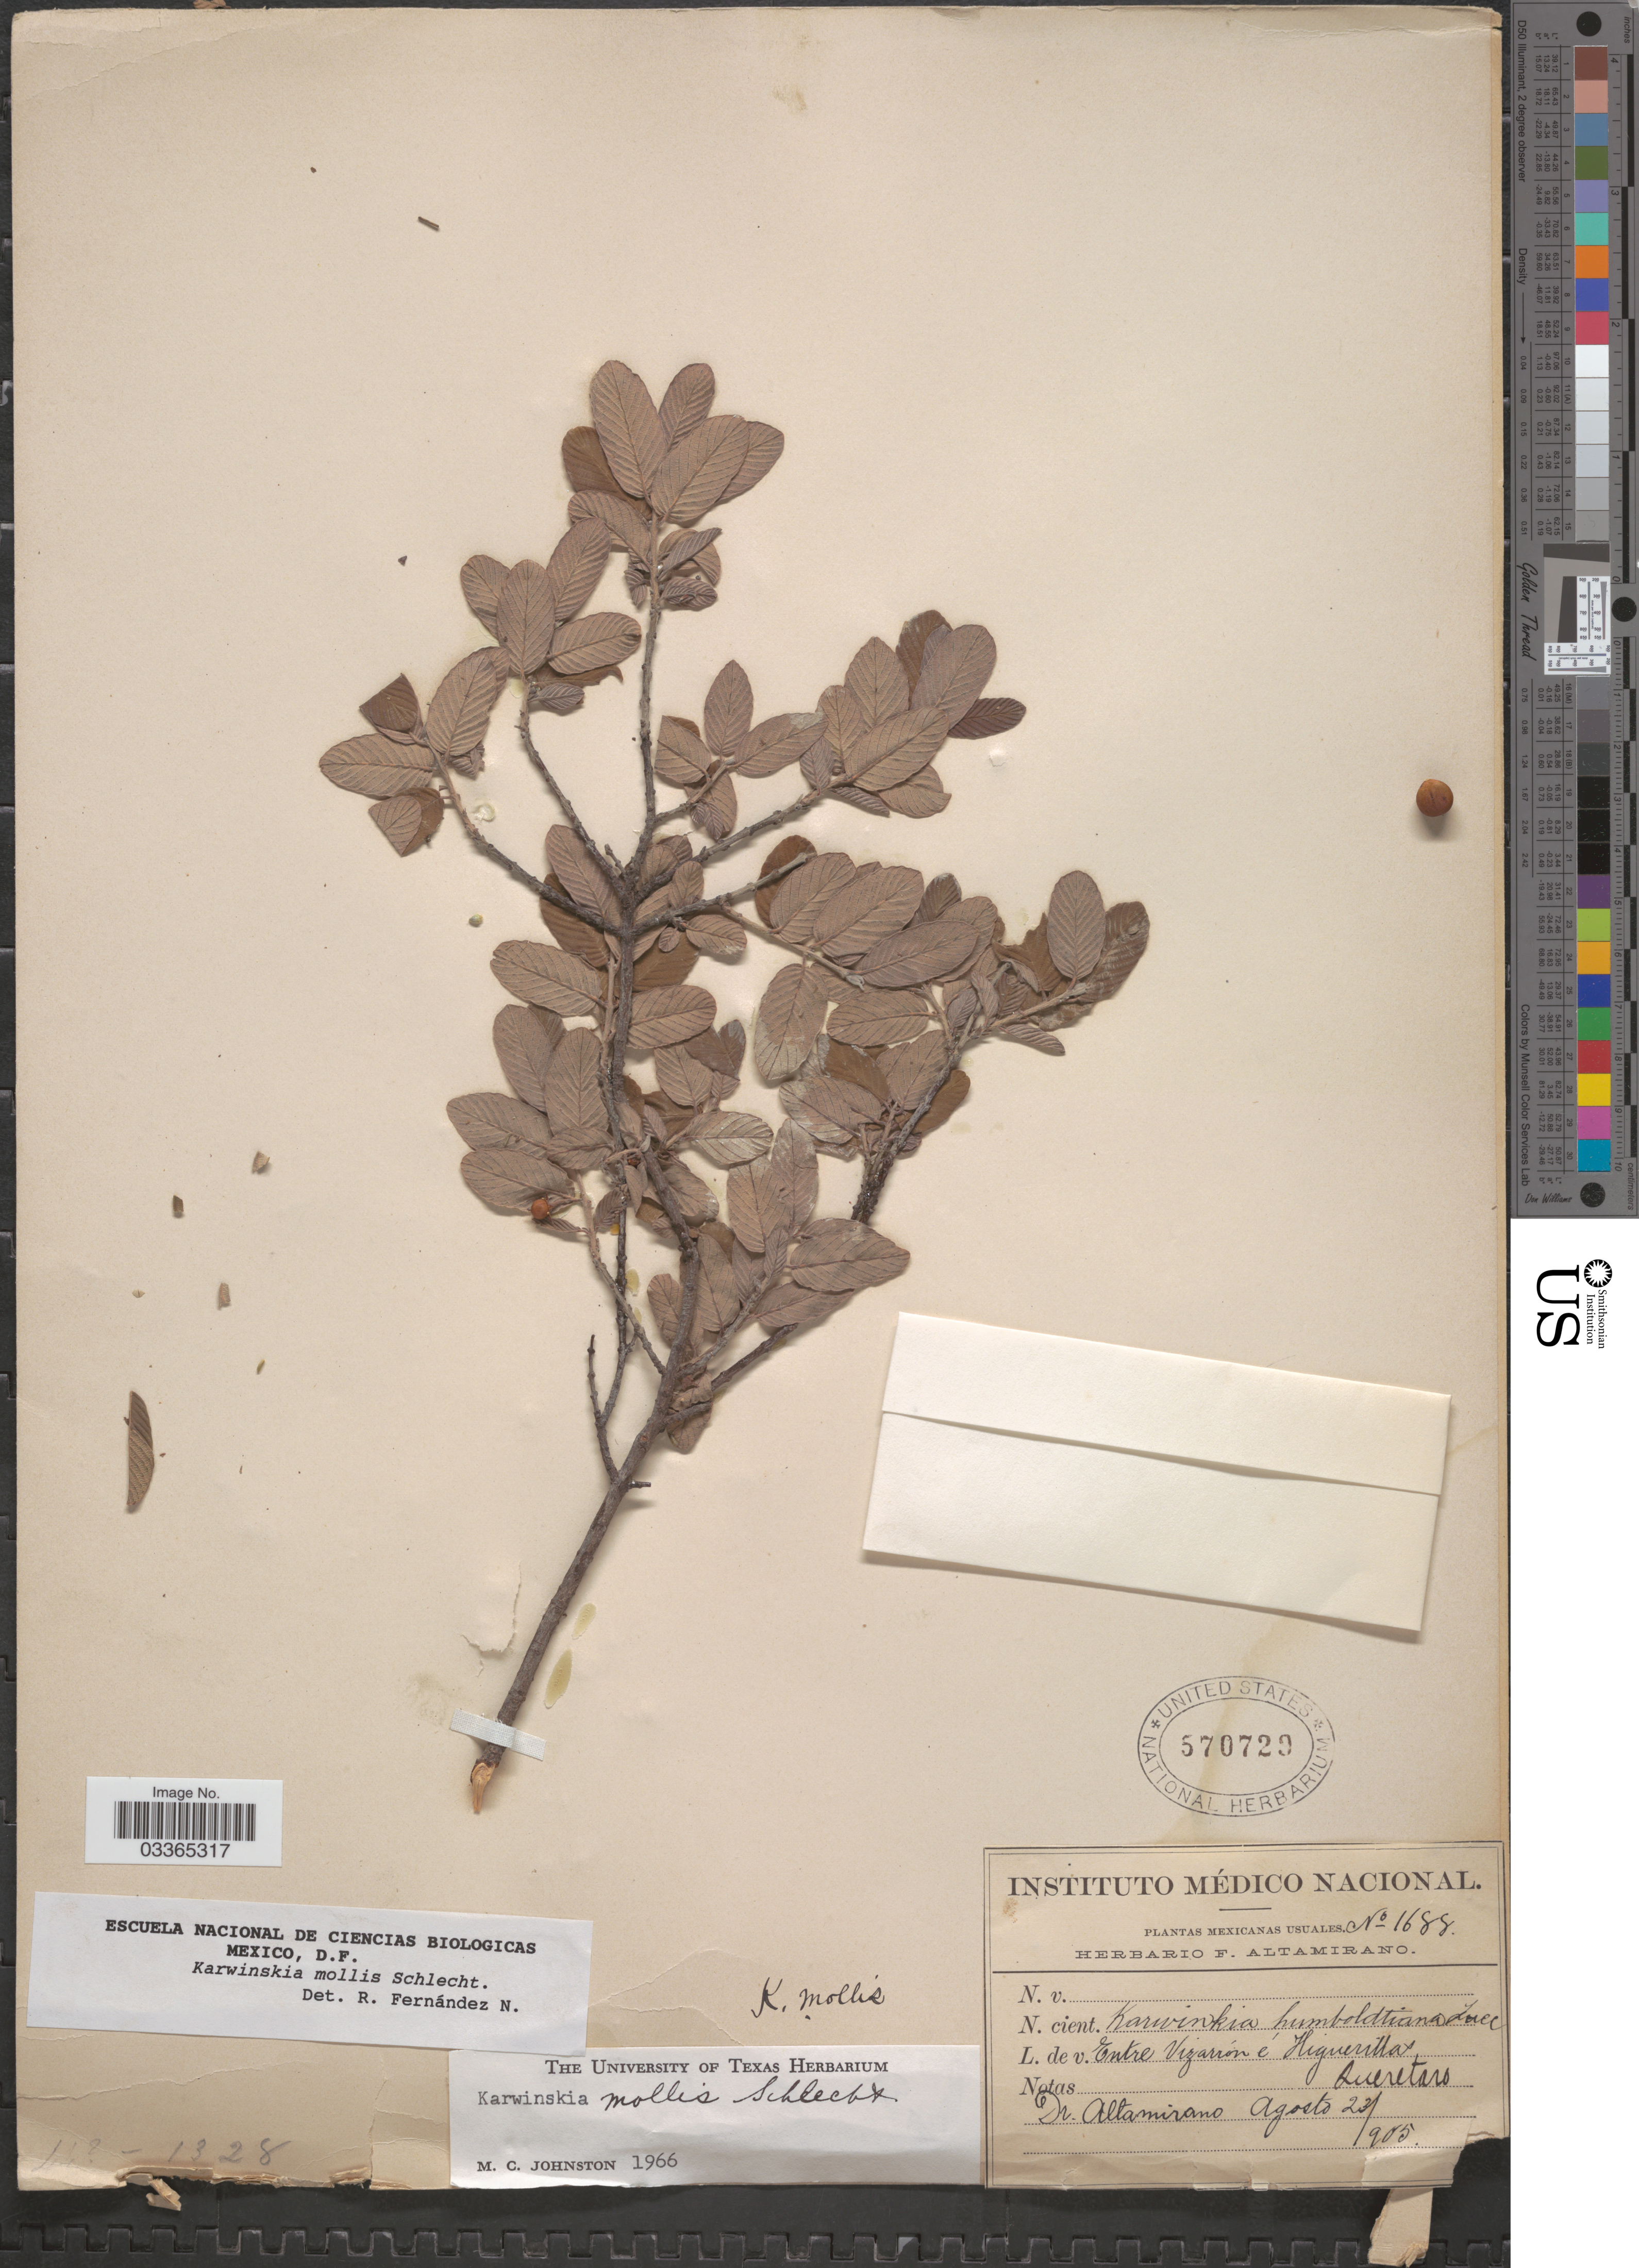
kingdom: Plantae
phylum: Tracheophyta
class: Magnoliopsida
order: Rosales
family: Rhamnaceae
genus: Karwinskia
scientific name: Karwinskia mollis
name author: Schltdl.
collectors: Altamirano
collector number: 1688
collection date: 1905-08-23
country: Mexico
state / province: Querétaro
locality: Entre Vizarrón é Higuerillas.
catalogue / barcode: US 570720